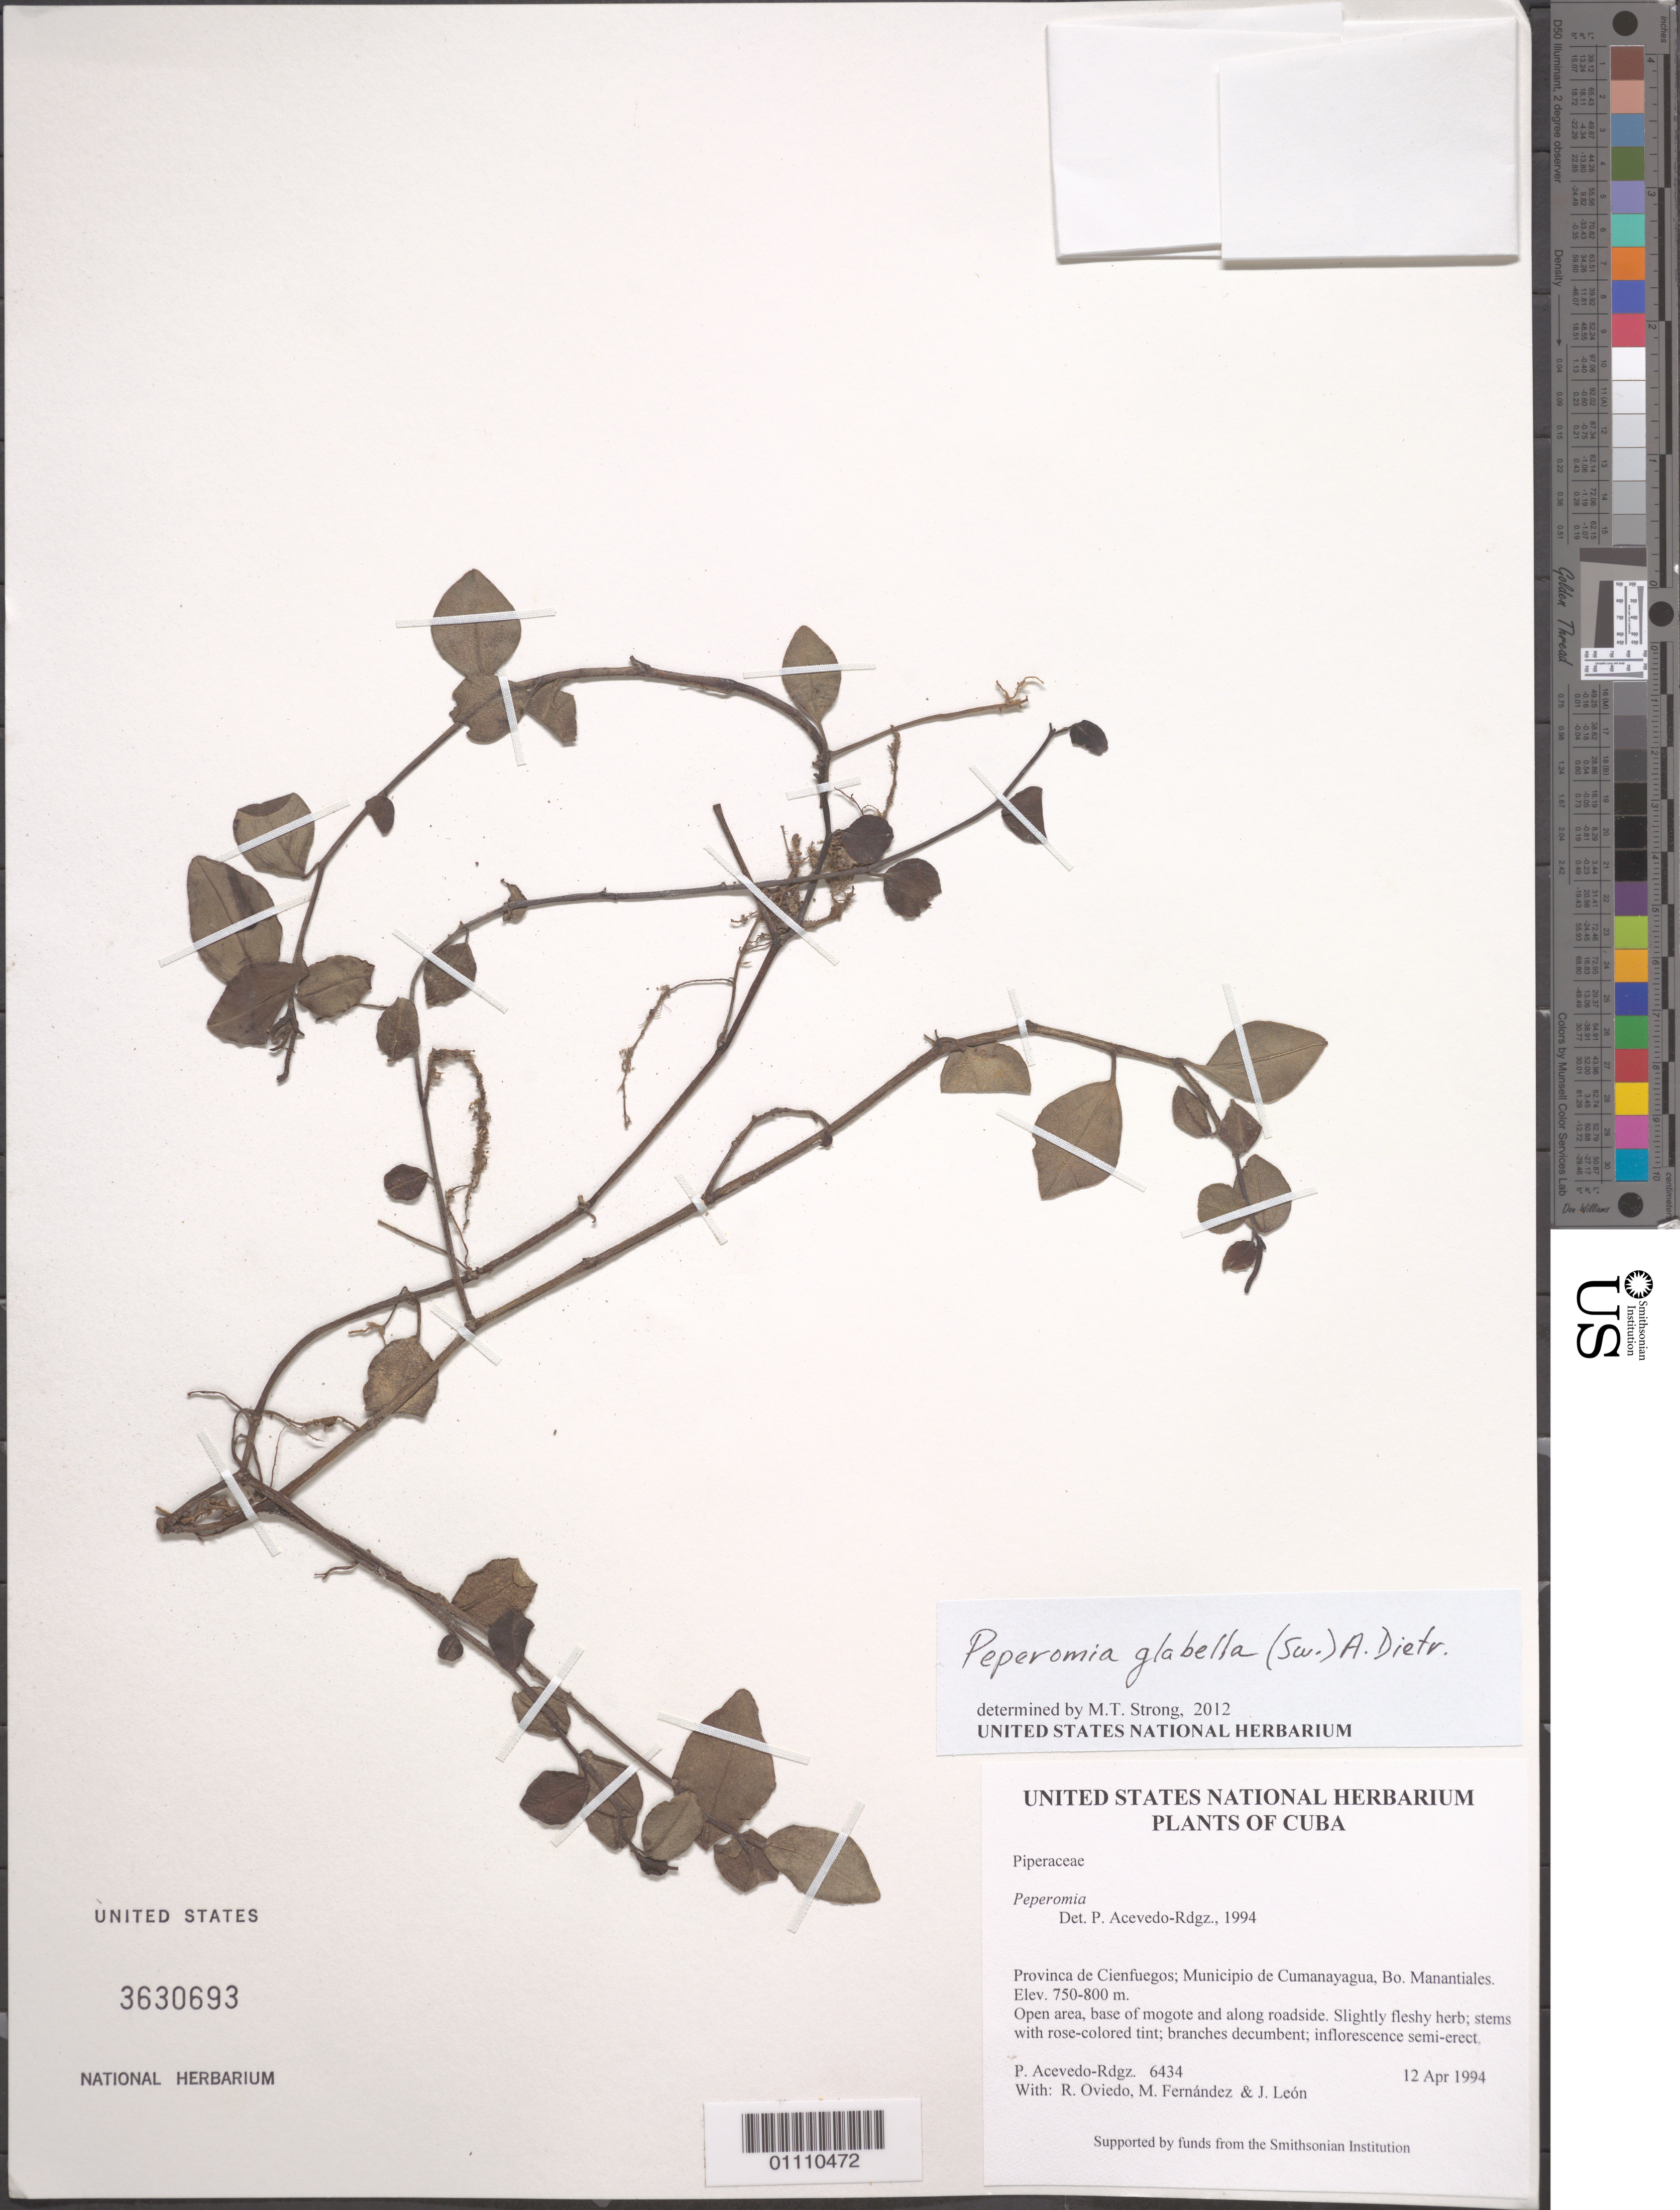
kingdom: Plantae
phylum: Tracheophyta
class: Magnoliopsida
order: Piperales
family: Piperaceae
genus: Peperomia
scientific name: Peperomia glabella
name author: (Sw.) A. Dietr.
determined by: Strong, M. T., (US), Smithsonian Institution - National Museum of Natural History (UNITED STATES)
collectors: P. Acevedo-Rodr., R. Oviedo, M. Fernández & J. León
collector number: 6434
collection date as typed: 12 Apr 1994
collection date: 1994-04-12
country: Cuba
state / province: Cienfuegos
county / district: Municipio de Cumanayagua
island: Cuba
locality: Bo Manantiales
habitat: Open area, base of mogote and along roadside.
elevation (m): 750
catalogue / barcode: US 3630693